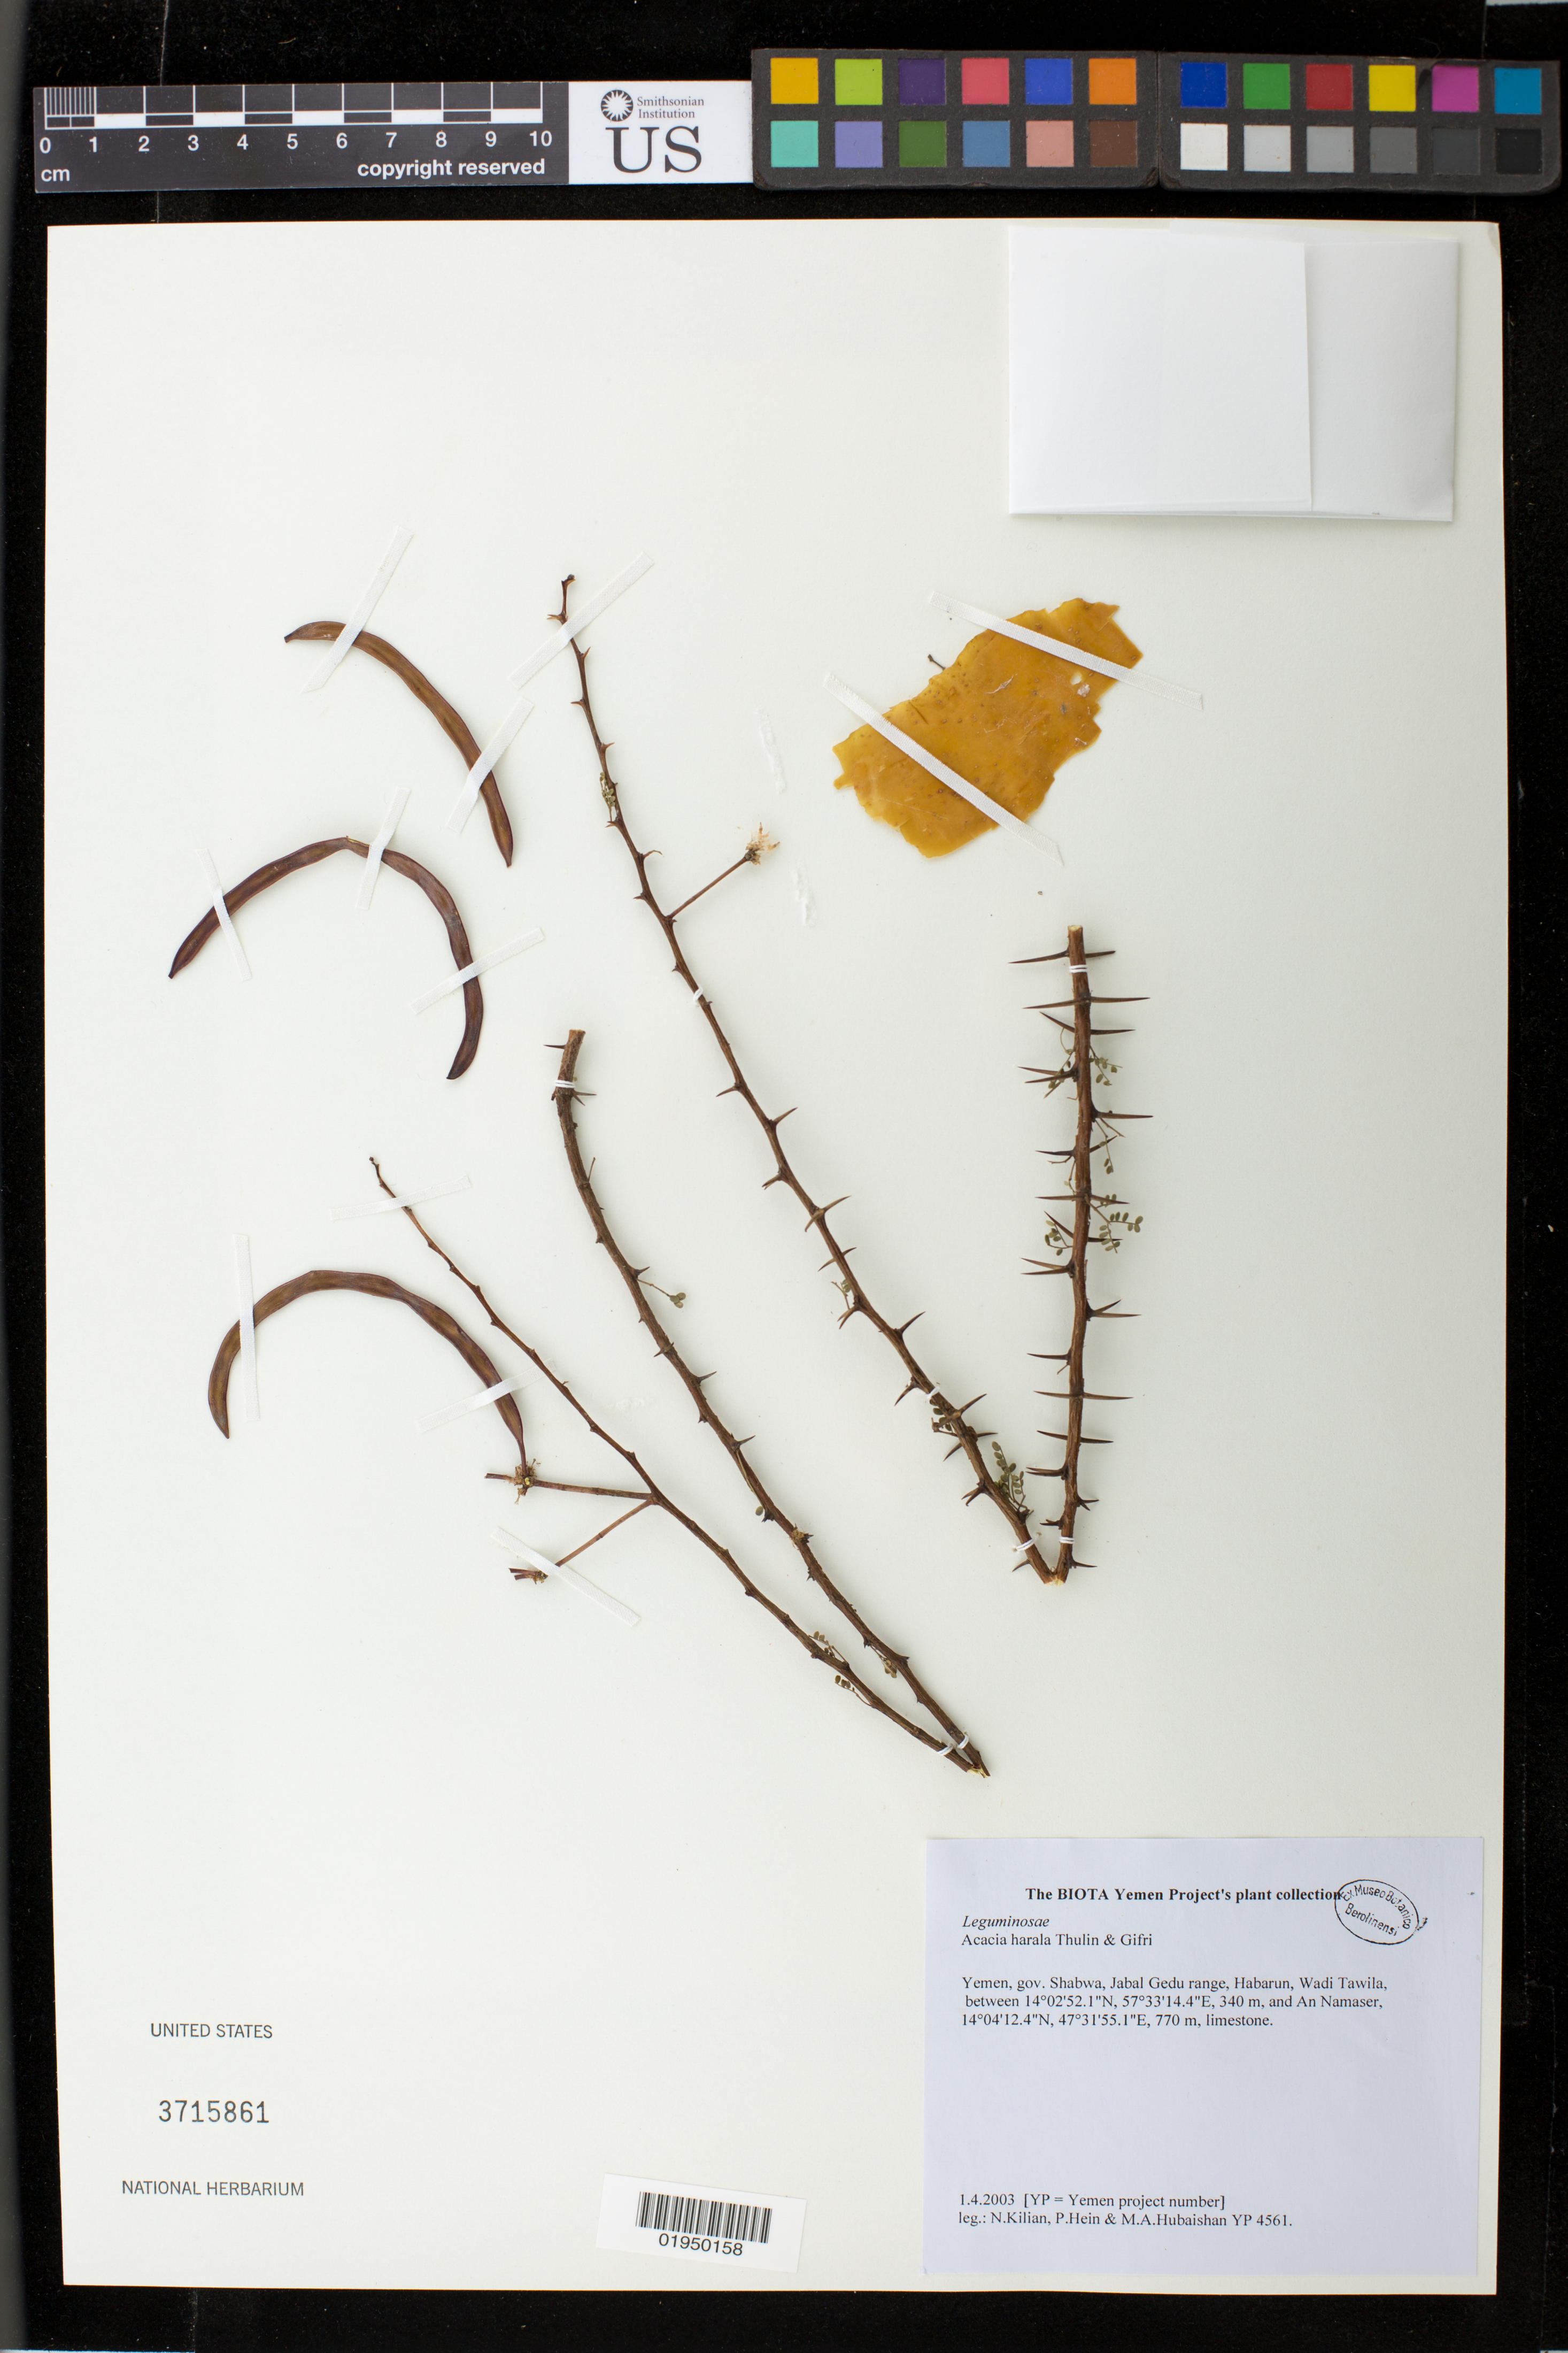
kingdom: Plantae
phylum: Tracheophyta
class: Magnoliopsida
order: Fabales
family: Fabaceae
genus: Vachellia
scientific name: Vachellia harala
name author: (Thulin & Al-Gifri) Ragup. et al.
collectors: N. Kilian, P. Hein & M. Hubaishan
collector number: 4561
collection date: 2003-04-01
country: Yemen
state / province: Shabwah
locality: Jabal Gedu range, Habarun, Wadi Tawila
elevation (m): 770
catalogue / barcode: US 3715861